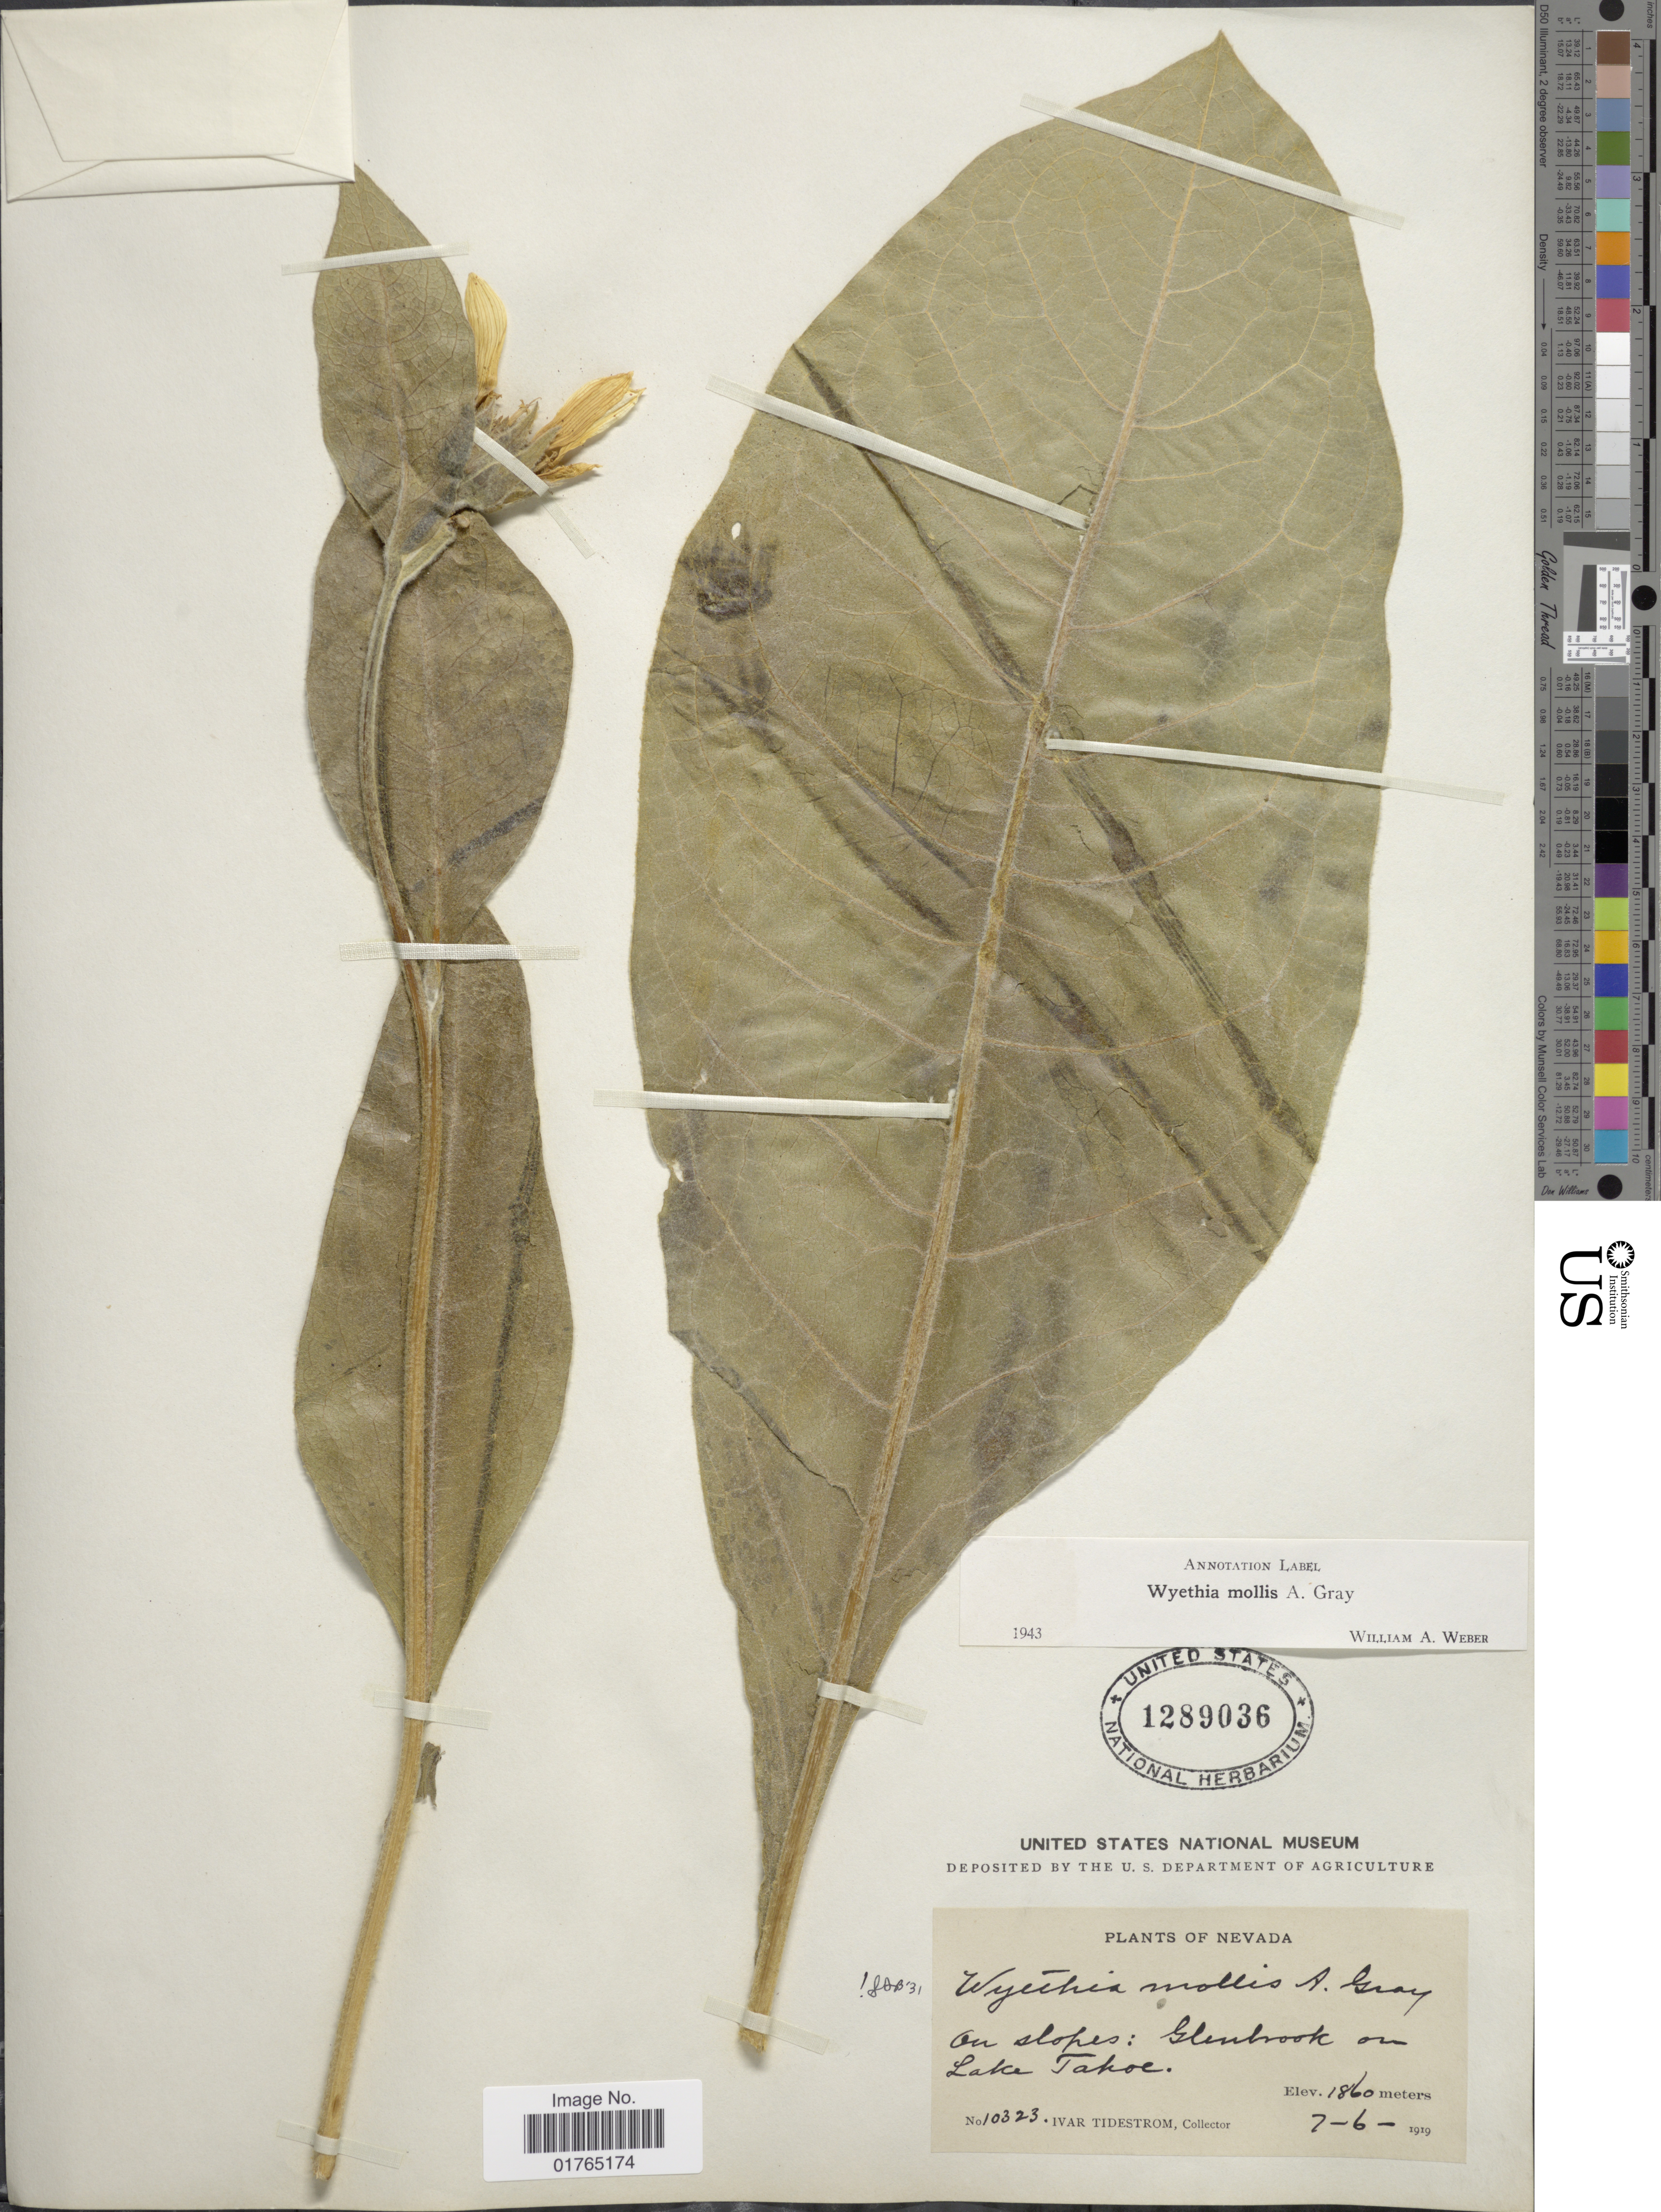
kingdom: Plantae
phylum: Tracheophyta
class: Magnoliopsida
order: Asterales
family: Asteraceae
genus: Wyethia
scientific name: Wyethia mollis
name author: A. Gray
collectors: I. F. Tidestrom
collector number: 10323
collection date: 1919-07-06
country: United States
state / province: Nevada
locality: On slopes: Glenbrook on Lake Tahoe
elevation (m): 1860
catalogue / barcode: US 1289036